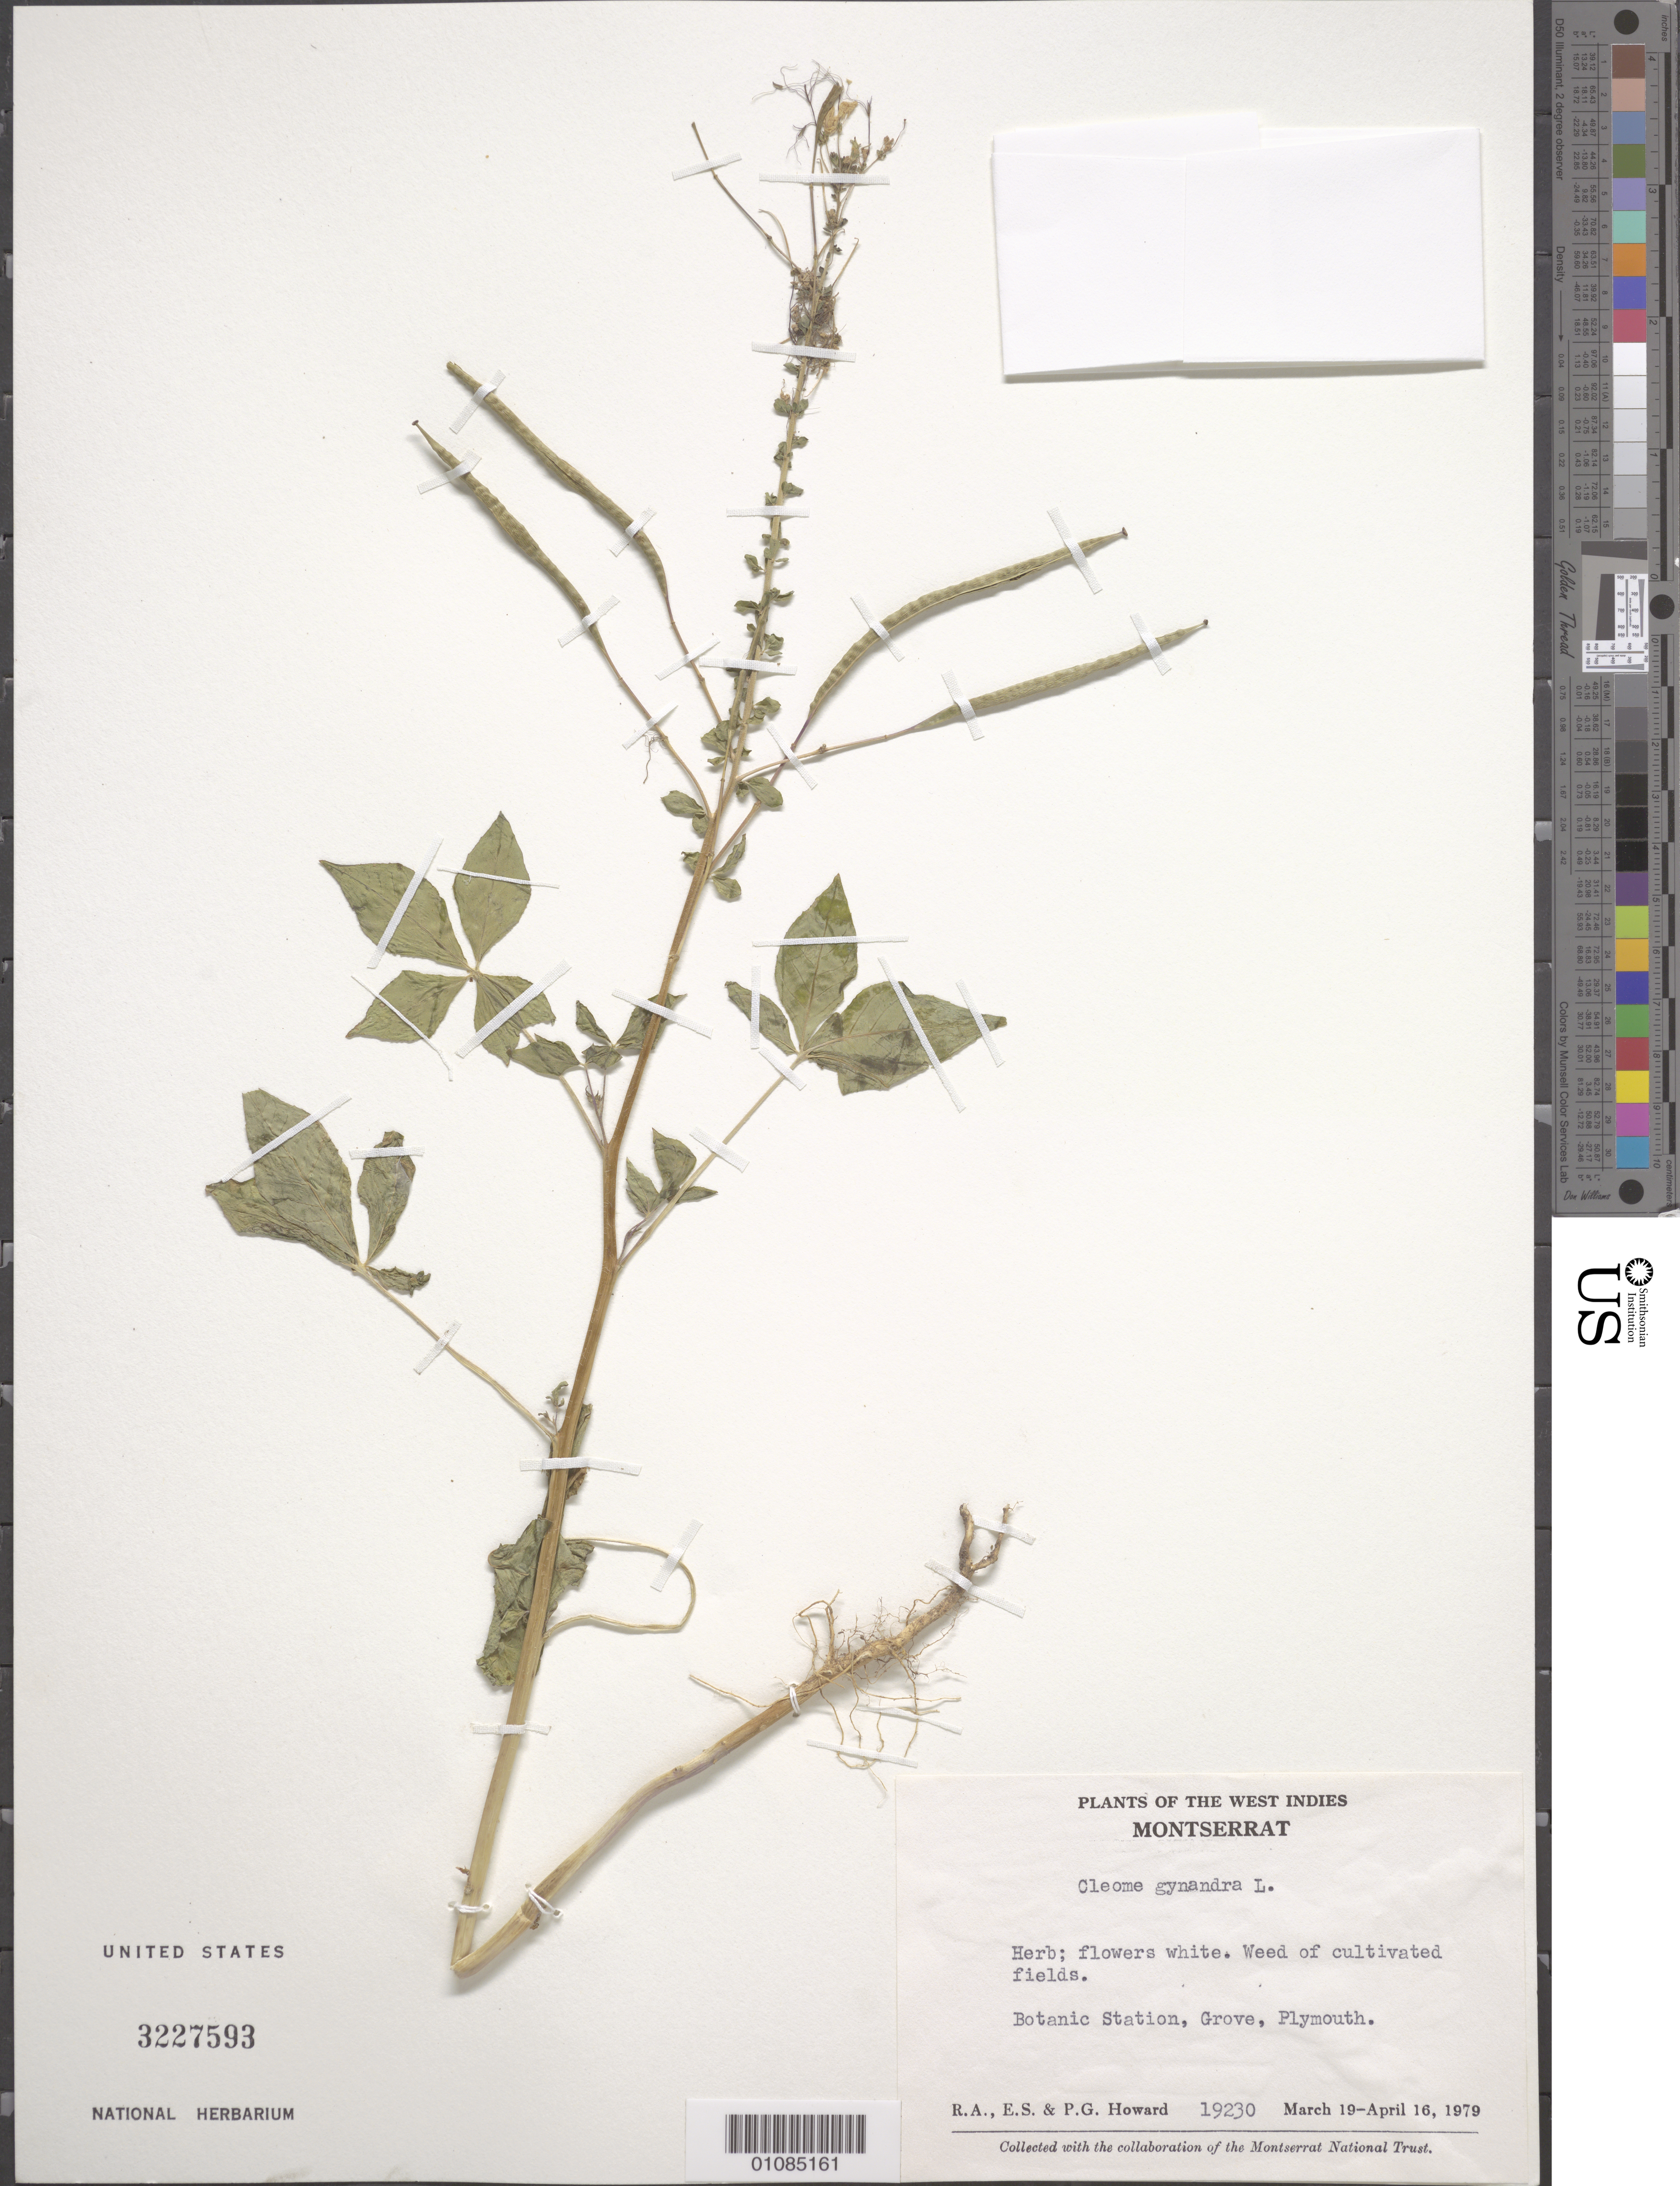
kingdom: Plantae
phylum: Tracheophyta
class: Magnoliopsida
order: Brassicales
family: Cleomaceae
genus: Gynandropsis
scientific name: Gynandropsis gynandra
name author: (L.) Briq.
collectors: R. A. Howard, E. S. Howard & P. Howard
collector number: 19230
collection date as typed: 19 Mar 1979 to 16 Apr 1979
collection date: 1979-03-19/1979-04-16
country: Montserrat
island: Montserrat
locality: Botanic Station, Grove, Plymouth.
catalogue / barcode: US 3227593